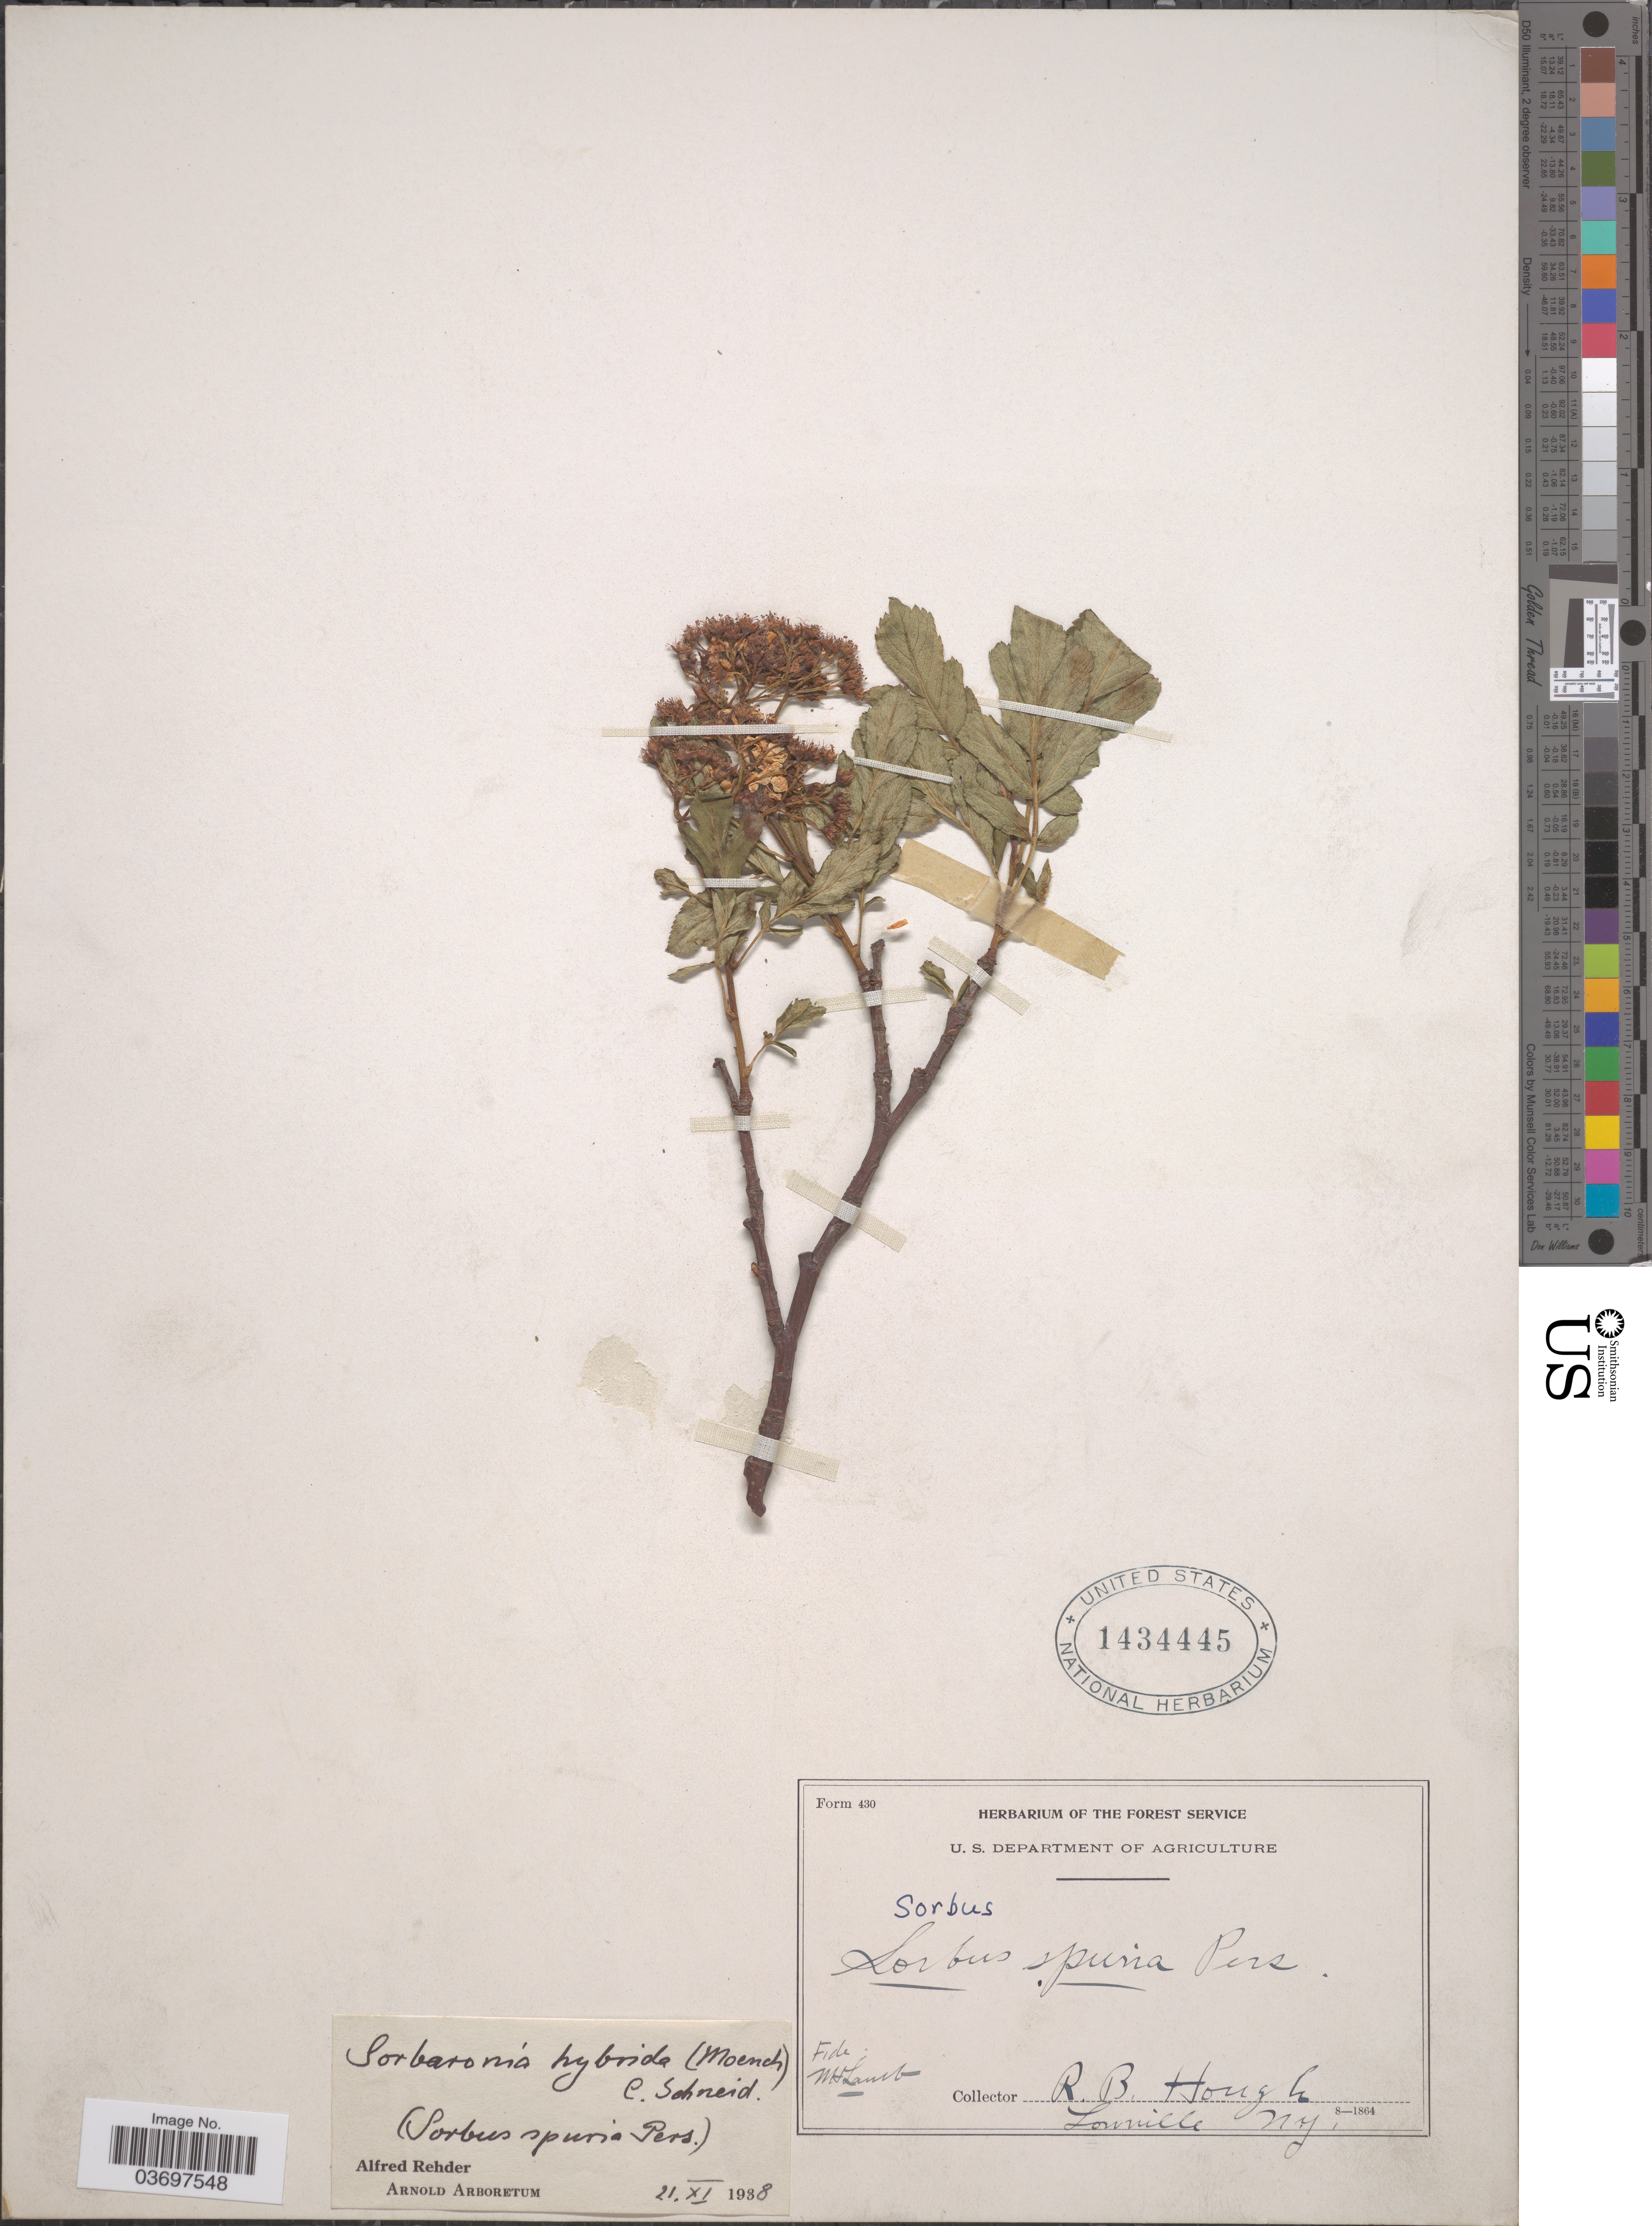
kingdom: Plantae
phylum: Tracheophyta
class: Magnoliopsida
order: Rosales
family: Rosaceae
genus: Sorbus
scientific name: Sorbus hybrida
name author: L.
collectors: R. Hough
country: United States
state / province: New York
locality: Mt Lamb.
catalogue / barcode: US 1434445